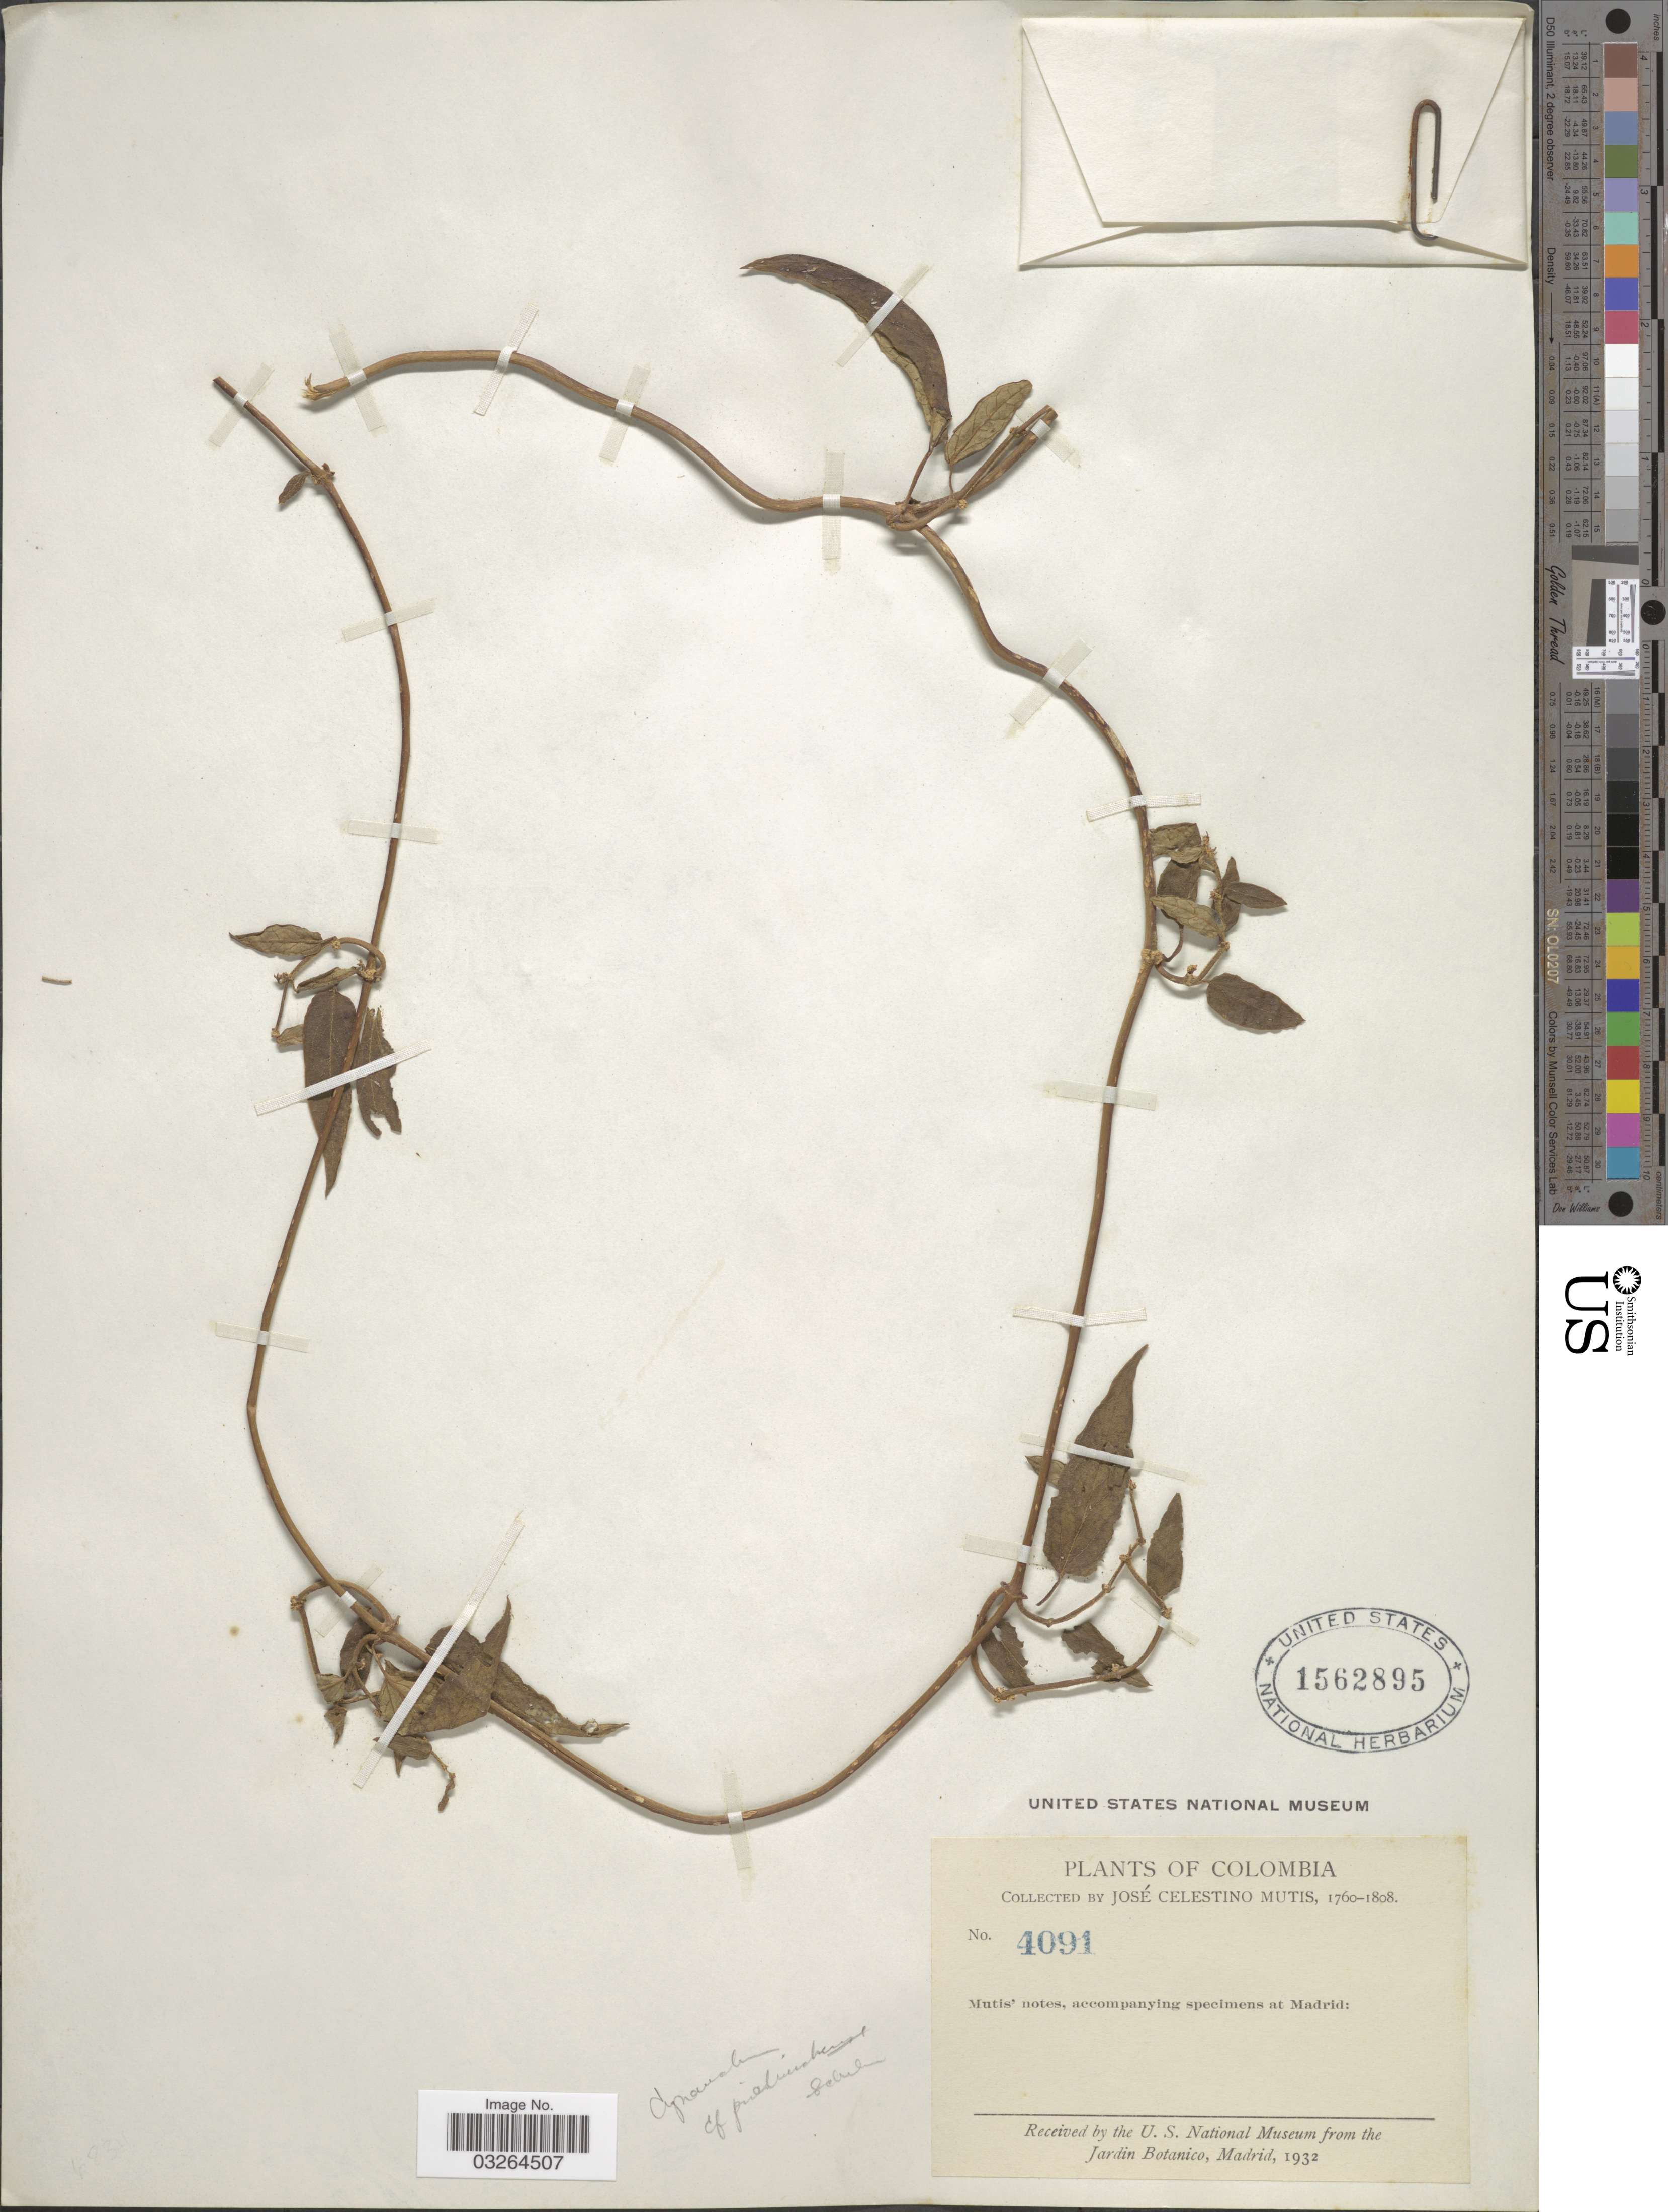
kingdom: Plantae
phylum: Tracheophyta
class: Magnoliopsida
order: Gentianales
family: Apocynaceae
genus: Scyphostelma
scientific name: Scyphostelma sp.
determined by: Liede-Schumann, Sigrid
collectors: J. C. B. Mutis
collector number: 4091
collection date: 1760/1808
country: Colombia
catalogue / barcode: US 1562895